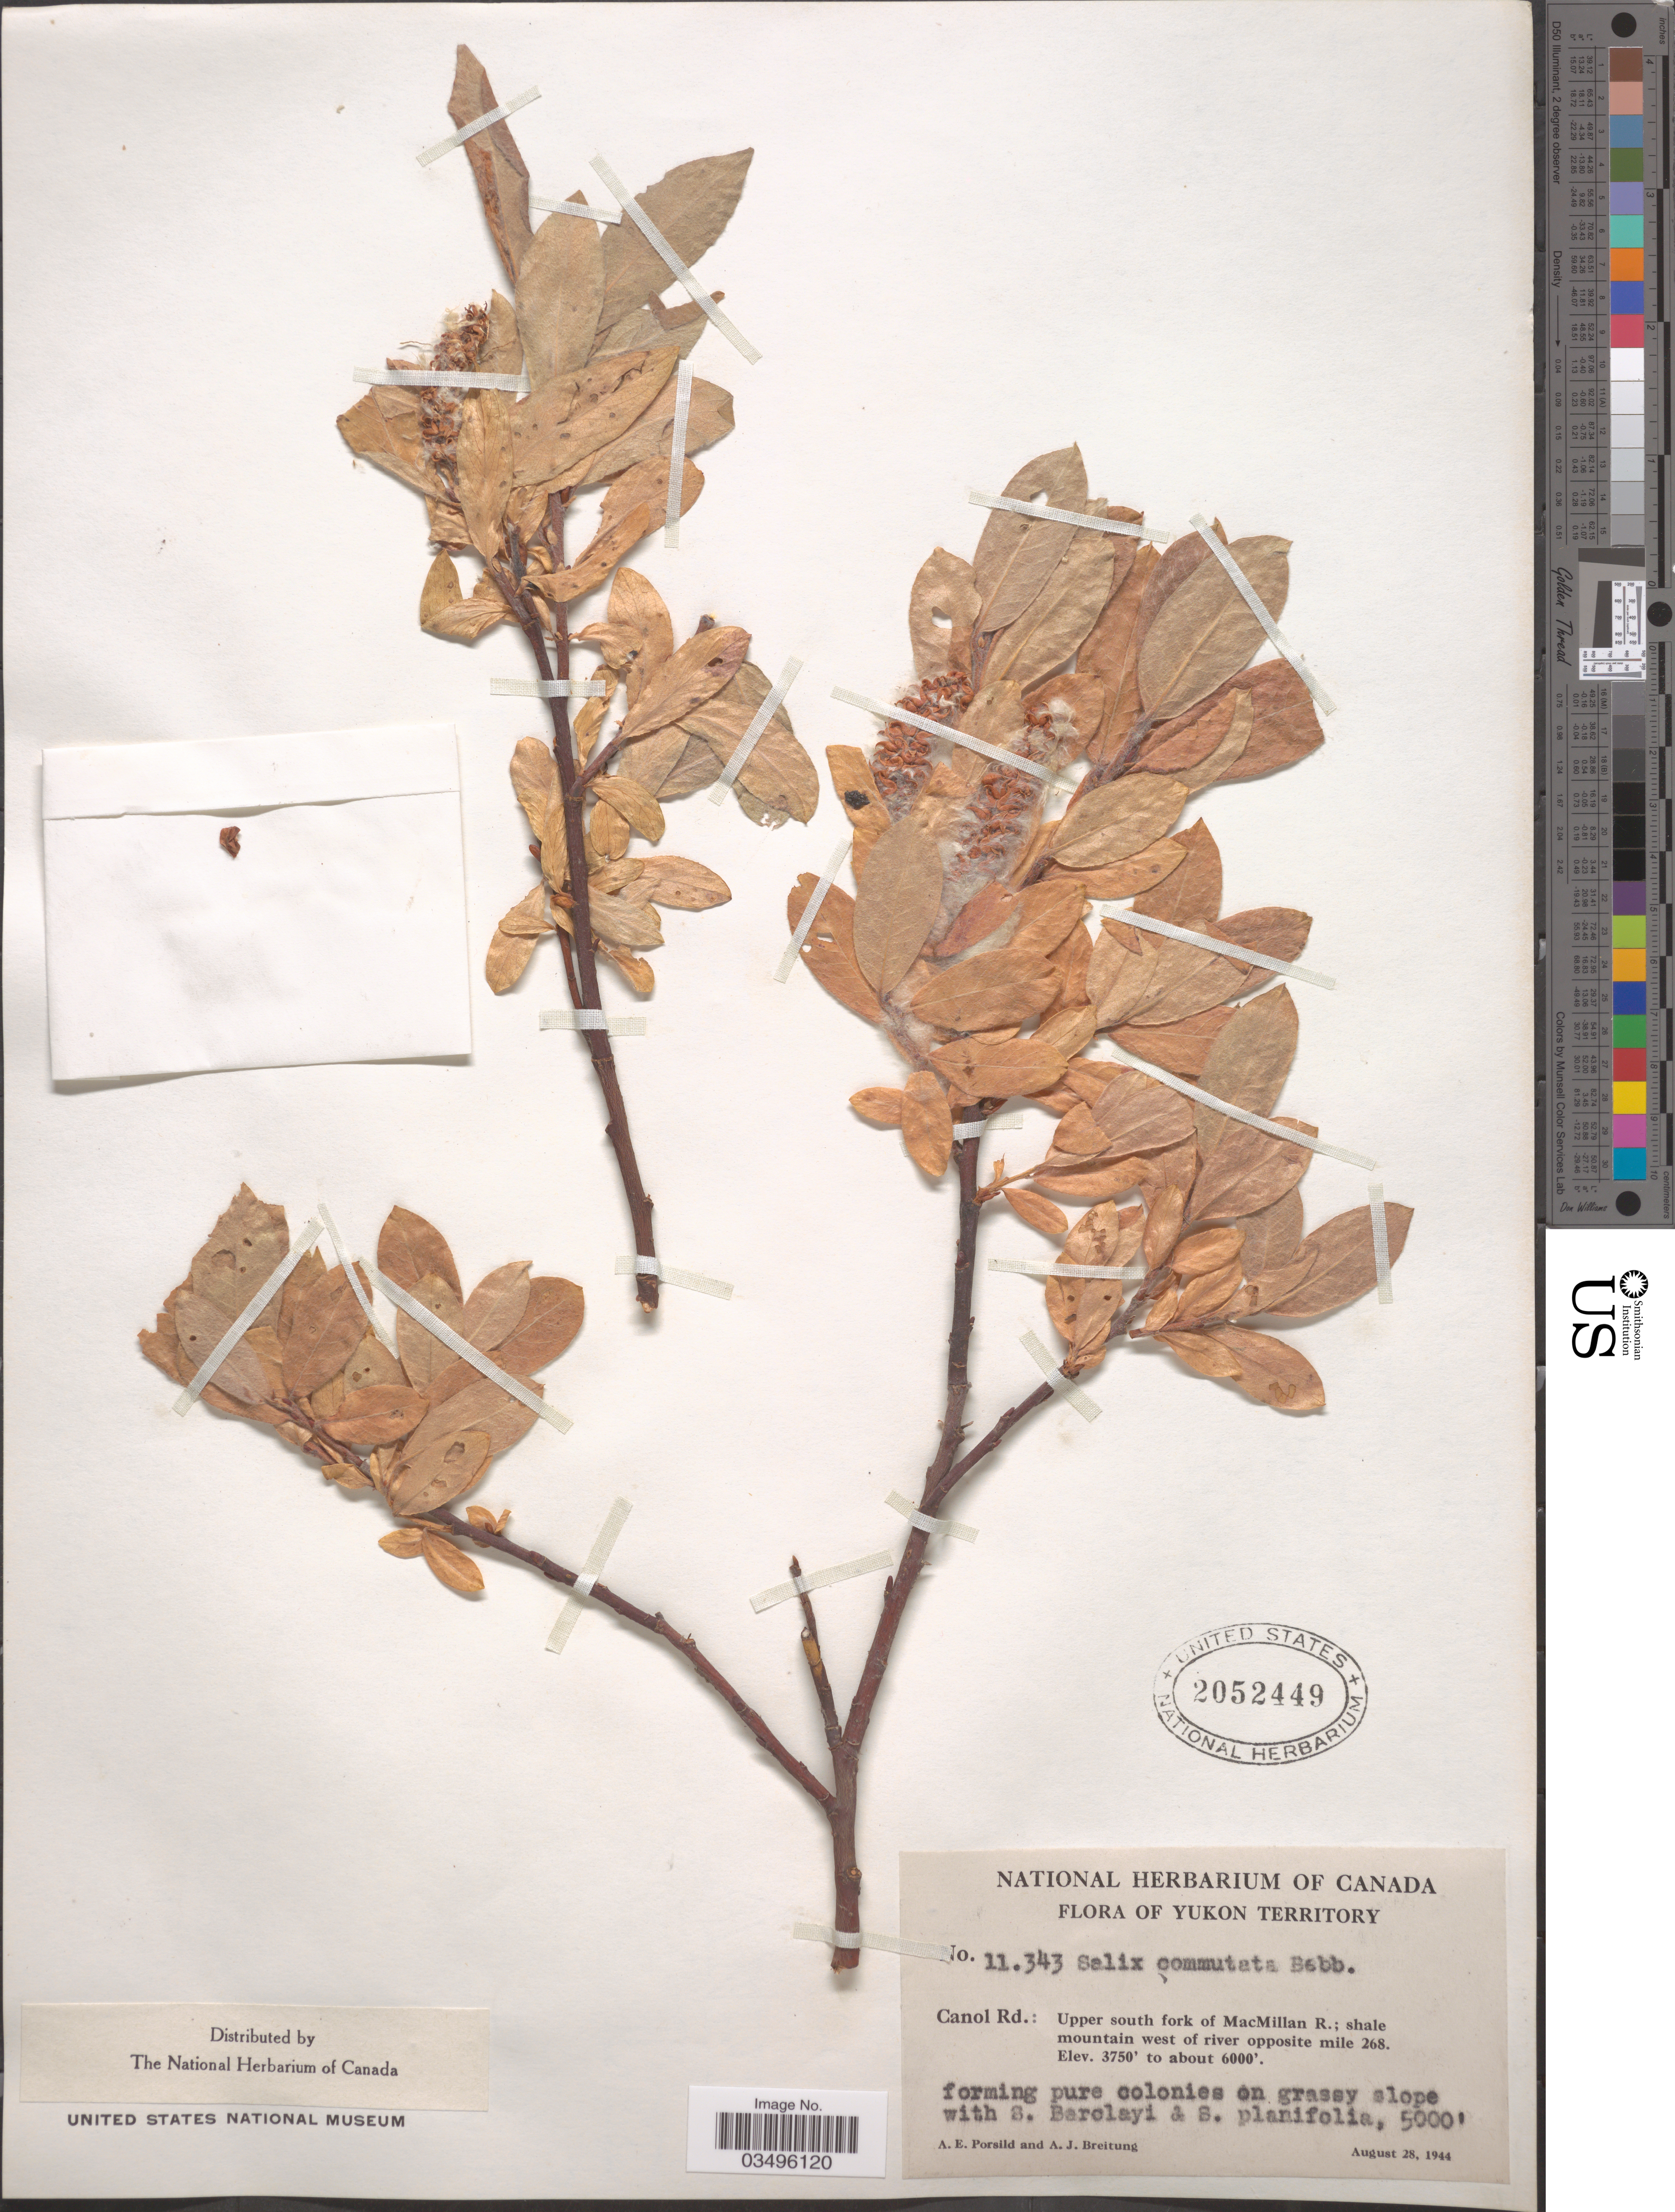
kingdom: Plantae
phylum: Tracheophyta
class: Magnoliopsida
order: Malpighiales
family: Salicaceae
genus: Salix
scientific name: Salix commutata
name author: Bebb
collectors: A. E. Porsild & A. Breitung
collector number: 11343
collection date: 1944-08-28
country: Canada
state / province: Yukon Territory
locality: Canol Rd.: Upper south fork of MacMillan R.; shale mountain west of river opposite mile 268.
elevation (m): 1524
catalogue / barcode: US 2052449